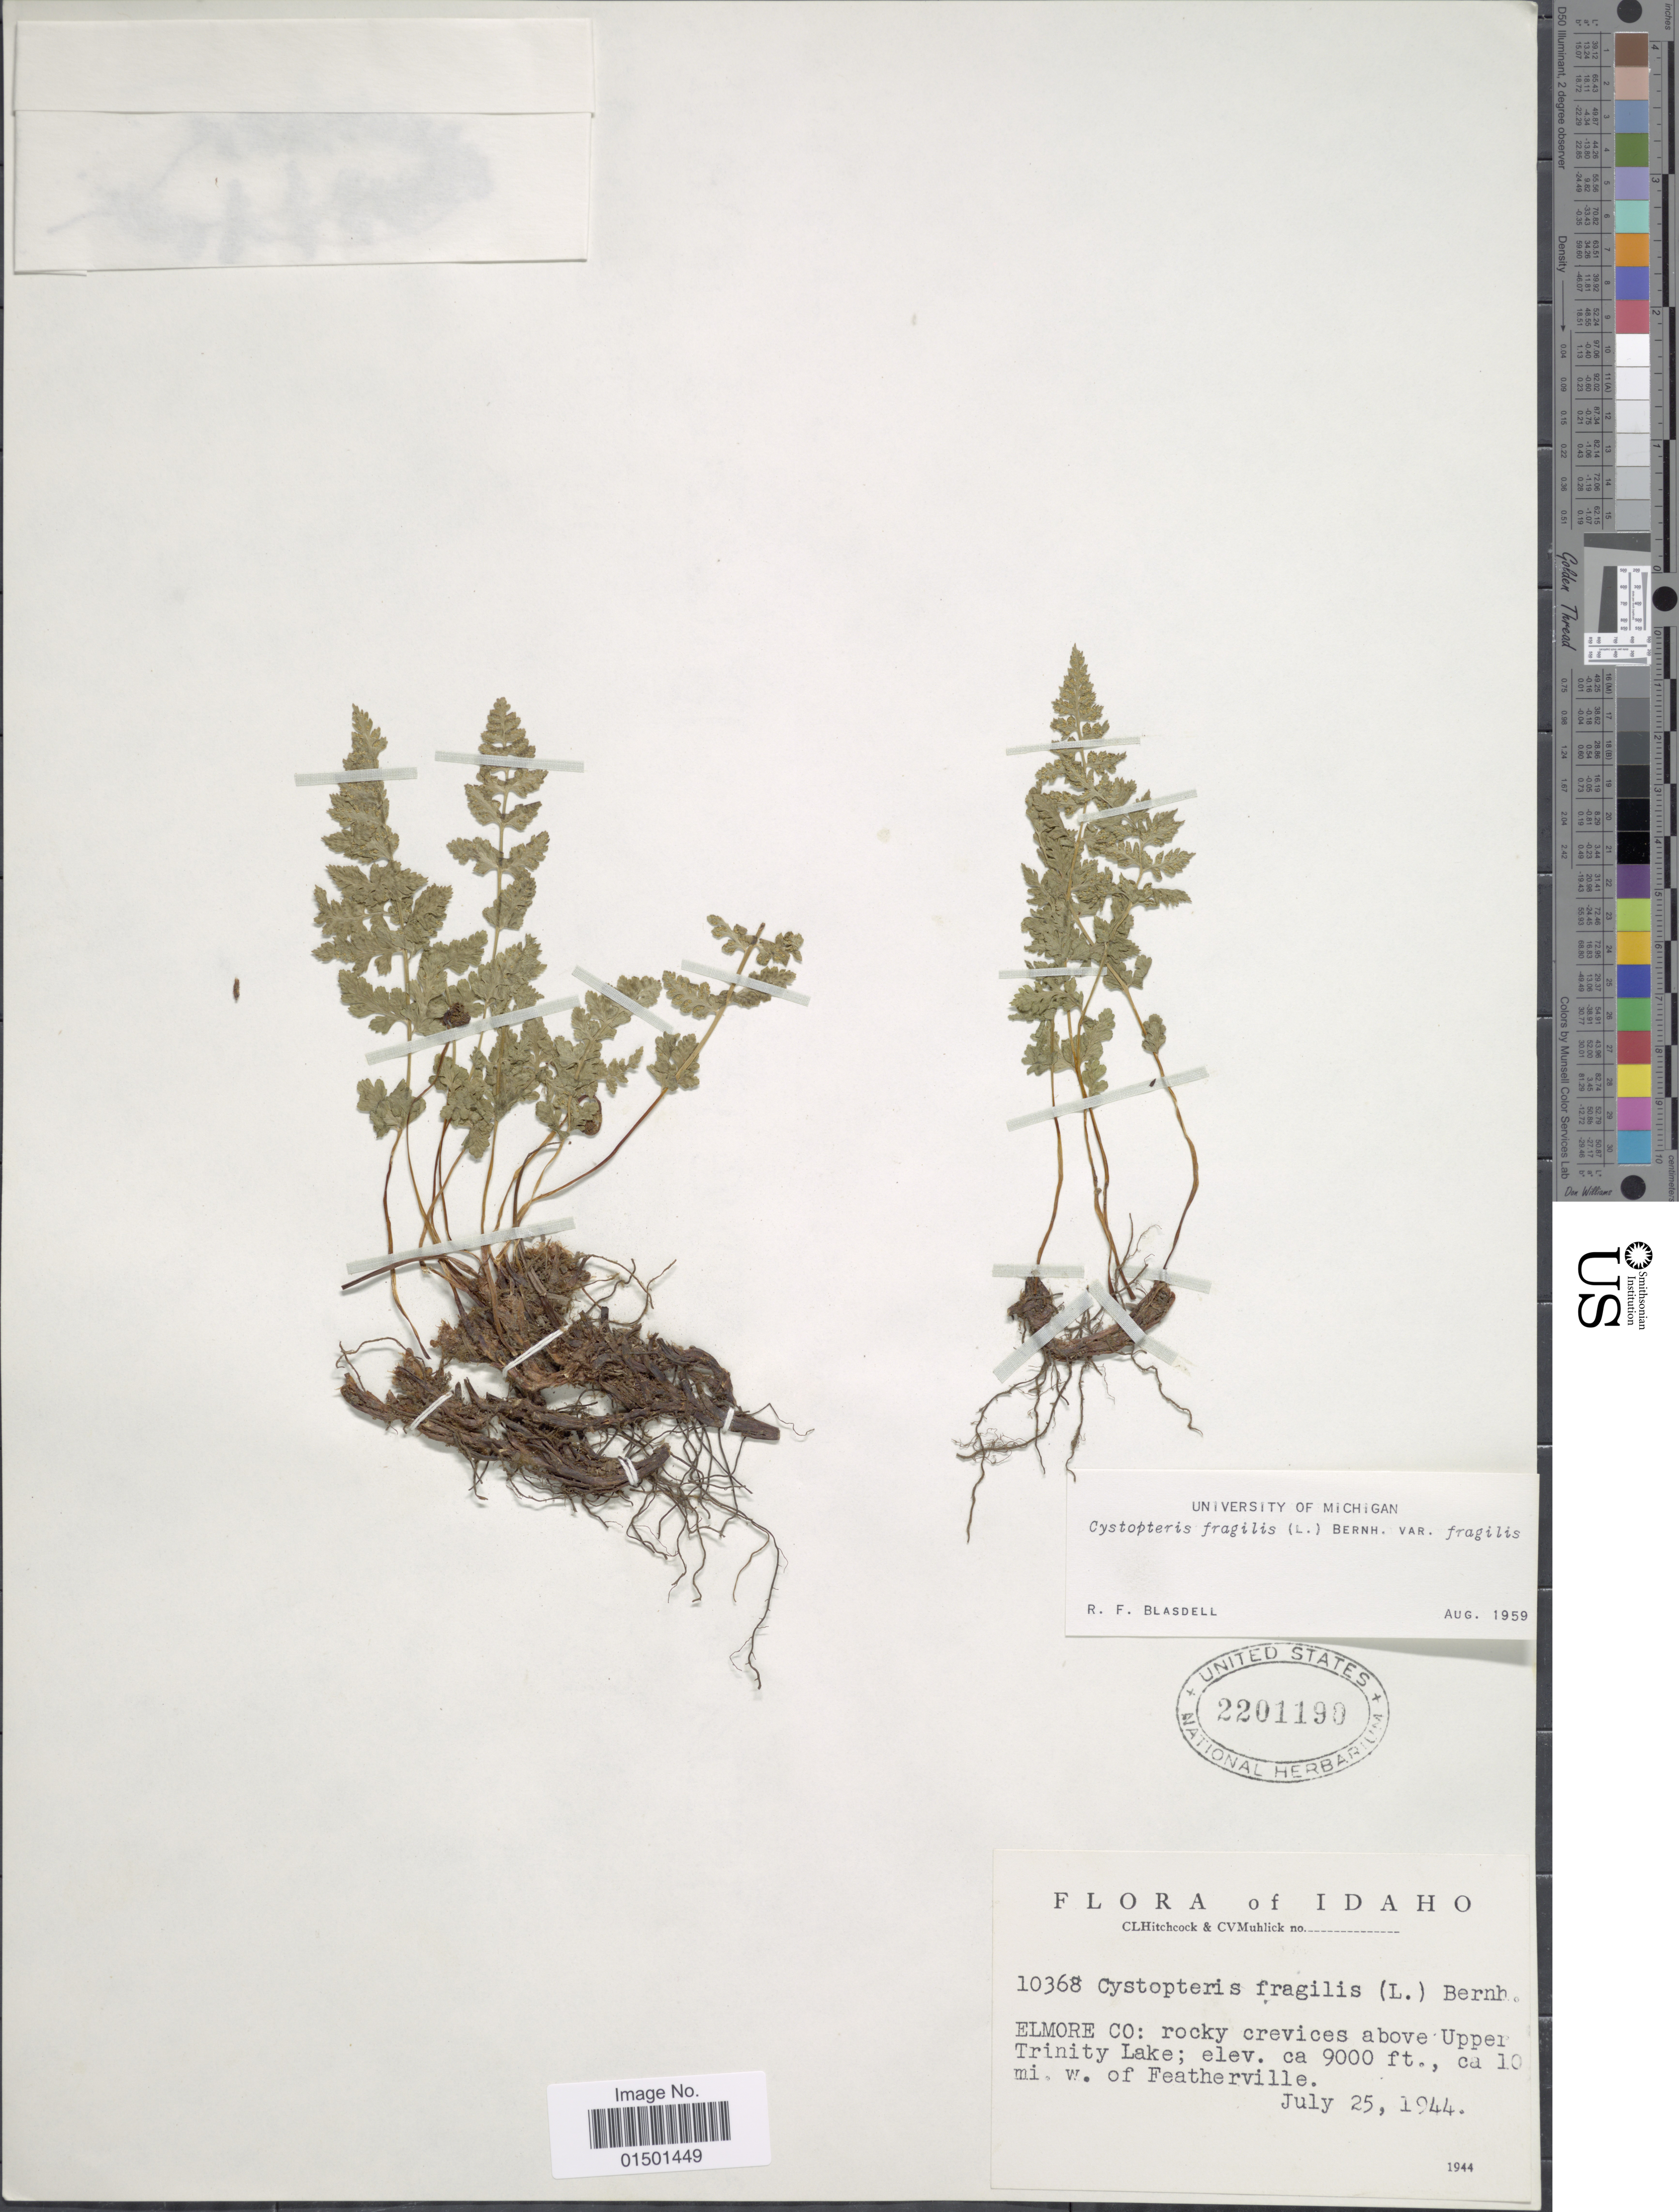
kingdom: Plantae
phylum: Tracheophyta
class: Polypodiopsida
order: Polypodiales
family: Cystopteridaceae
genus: Cystopteris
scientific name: Cystopteris fragilis var. fragilis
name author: (L.) Bernh.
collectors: C. L. Hitchcock & C. V. Muhlick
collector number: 10368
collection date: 1944-07-25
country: United States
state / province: Idaho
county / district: Elmore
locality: rocky crevices above Upper Trinity Lake; ca. 10 mi. w. of Featherville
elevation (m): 2743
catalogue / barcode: US 2201198